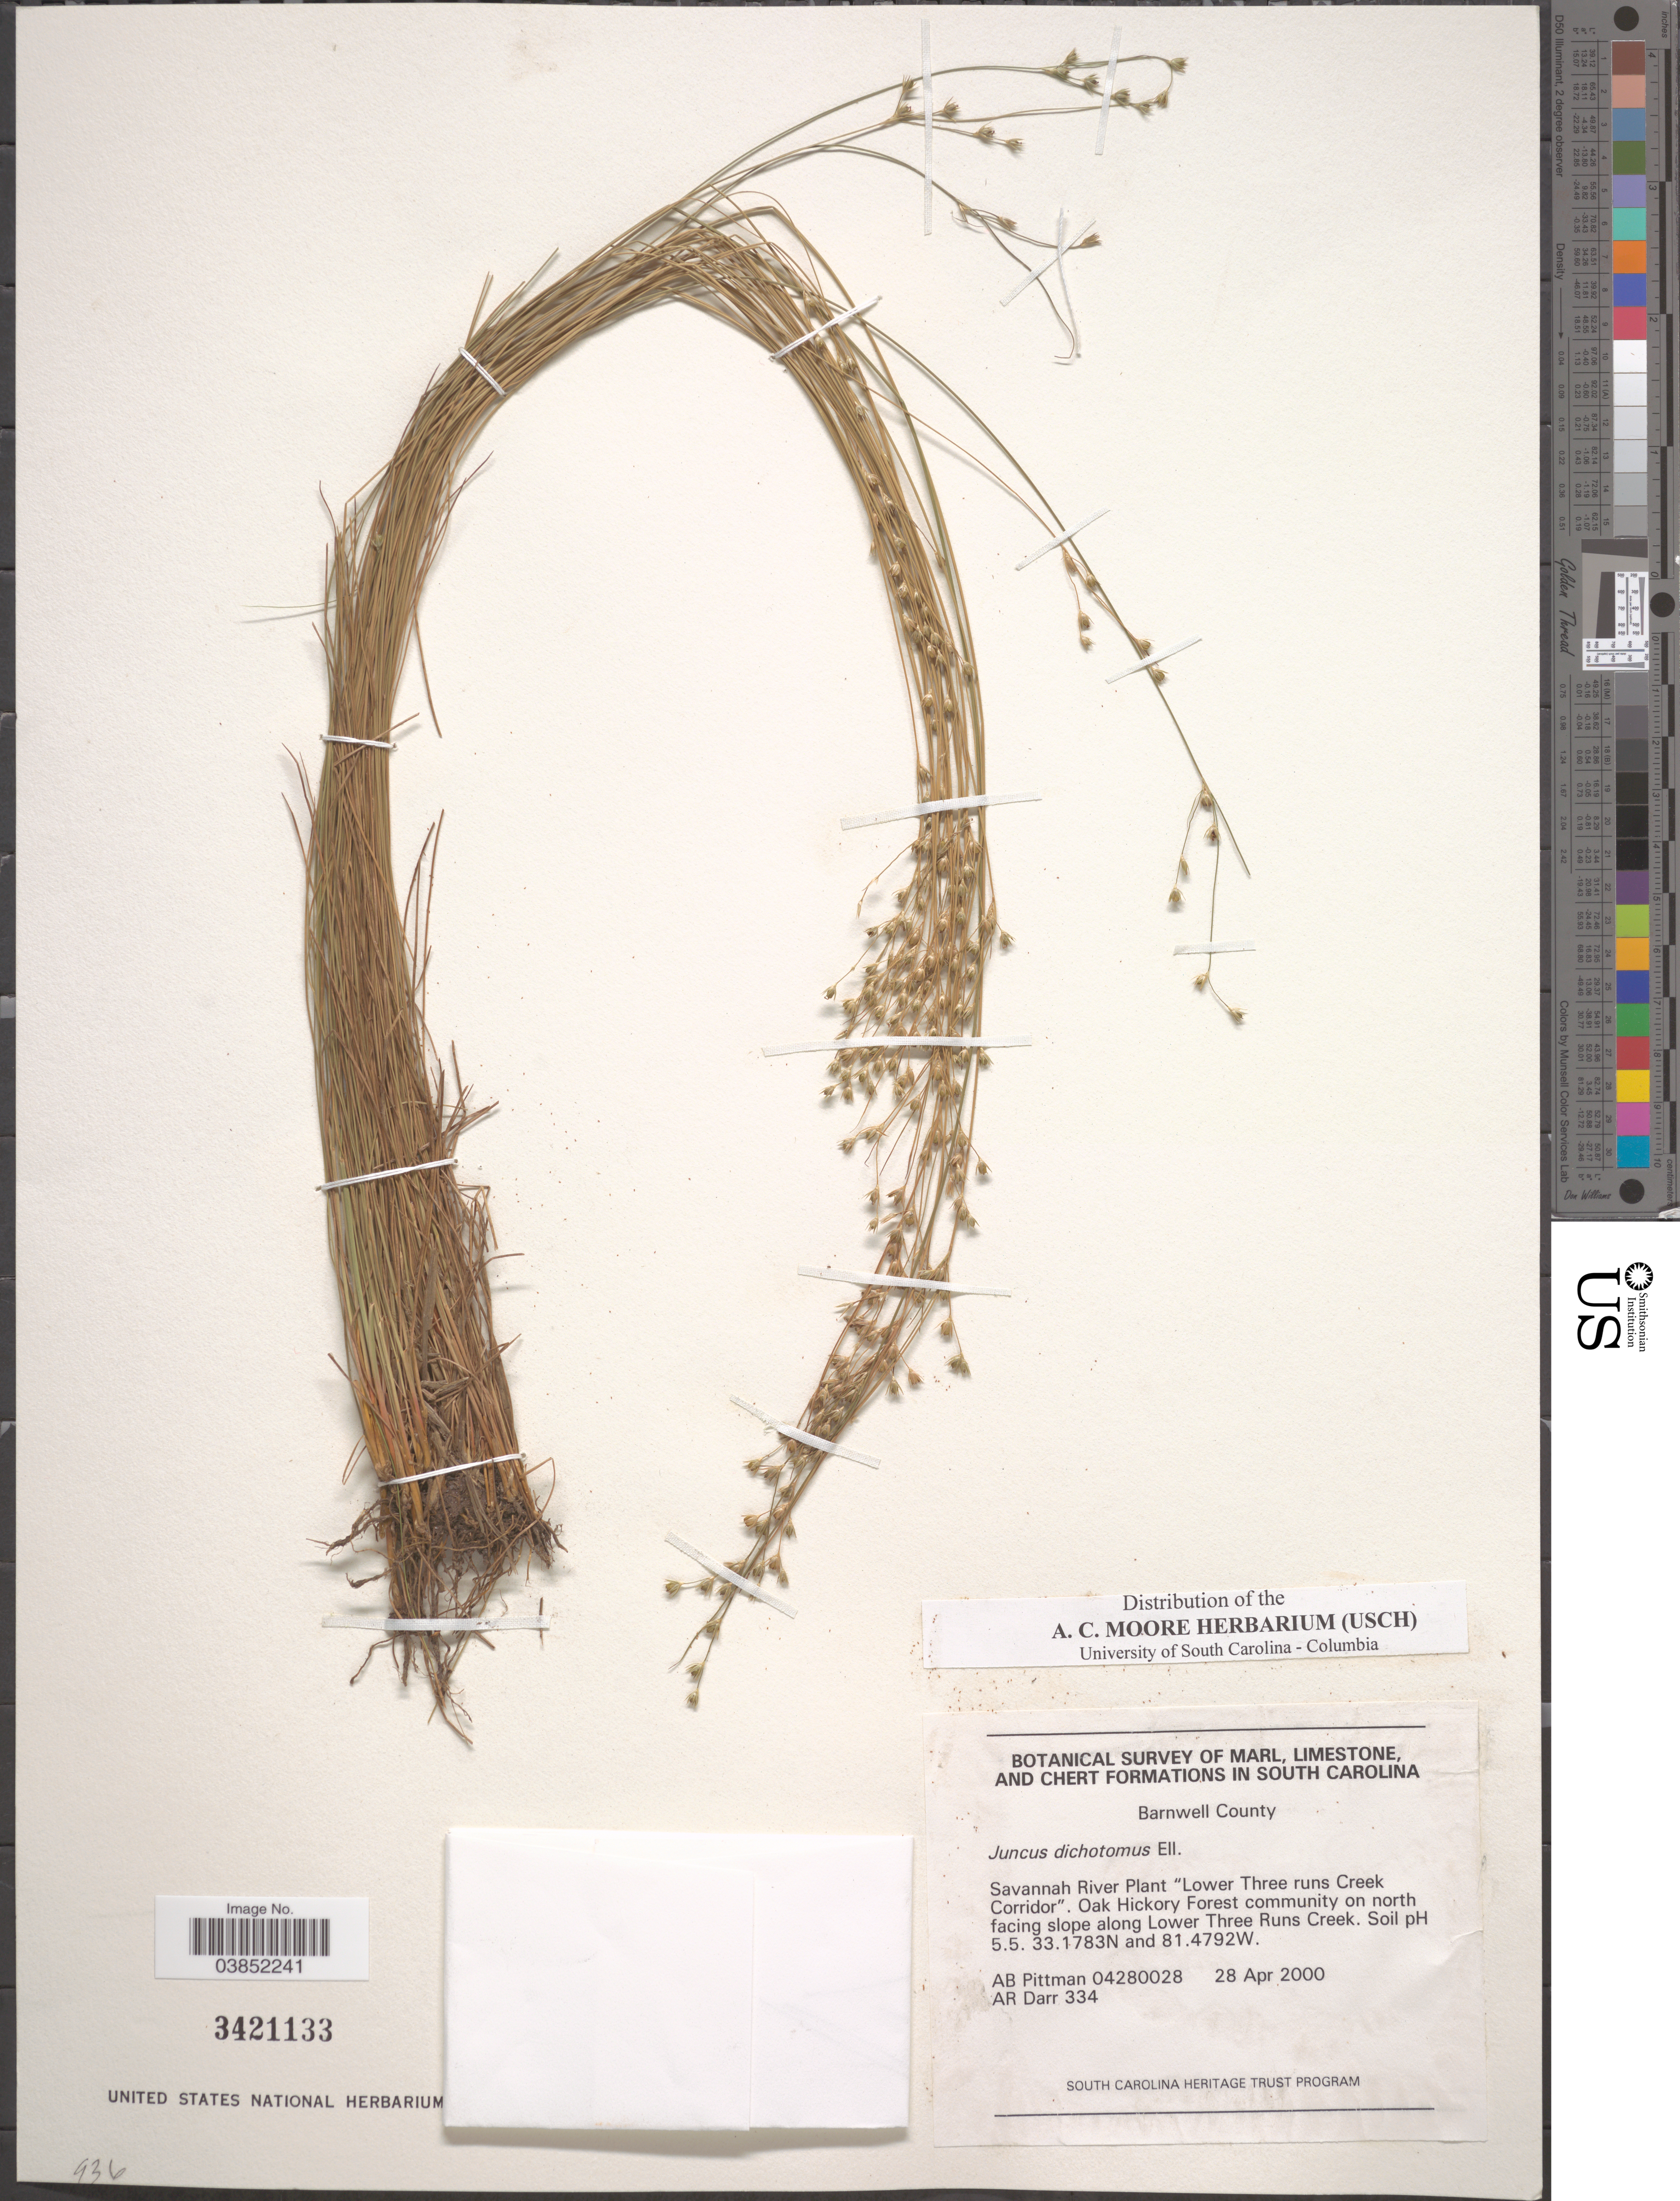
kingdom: Plantae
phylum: Tracheophyta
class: Liliopsida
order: Poales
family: Juncaceae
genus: Juncus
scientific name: Juncus dichotomus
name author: Elliott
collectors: A. B. Pittman & A. Darr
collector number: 04280028/334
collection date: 2000-04-28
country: United States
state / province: South Carolina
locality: Barnwell County. Savannah River Plant "Lower Three rund Creek Corridor". Oak Hickory Forest community on north facing slope along Lower Three Runs Creek. Soil pH 5.5.33.1783N and 81.4792W.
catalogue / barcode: US 3421133